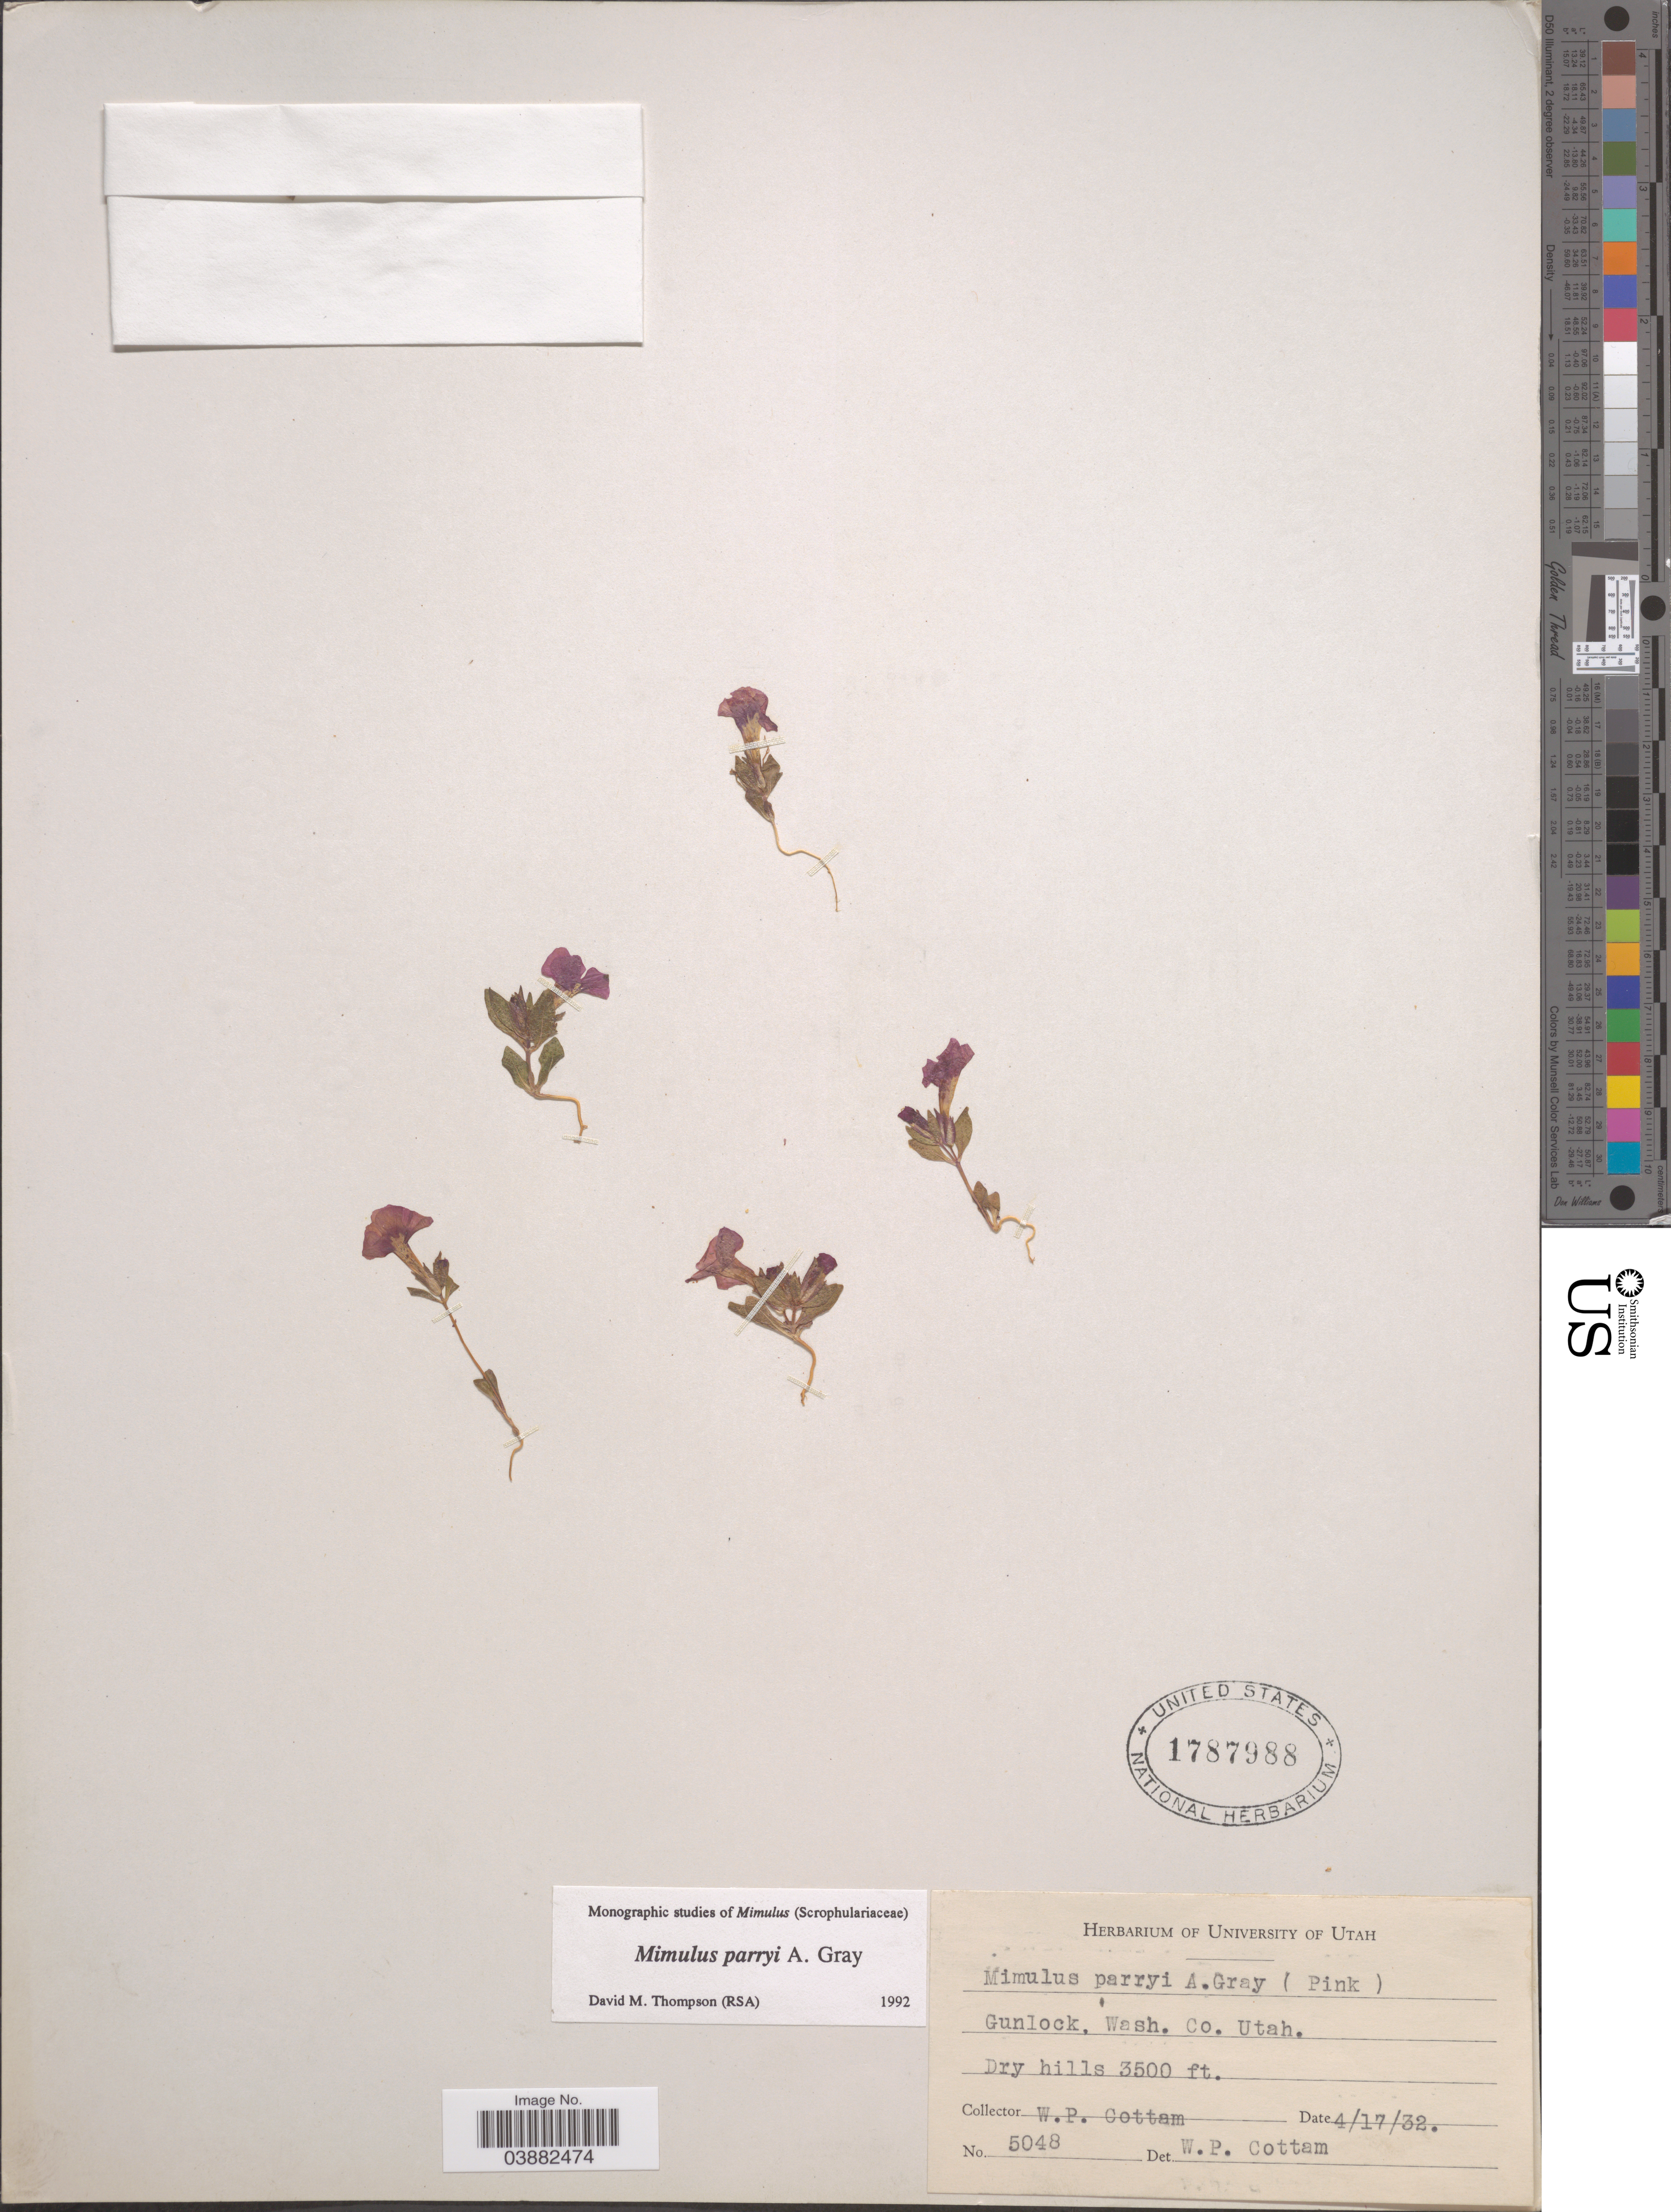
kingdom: Plantae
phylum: Tracheophyta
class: Magnoliopsida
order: Lamiales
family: Phrymaceae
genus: Mimulus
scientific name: Mimulus parryi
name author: A. Gray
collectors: W. Cottam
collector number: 5048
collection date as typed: Transcribed d/m/y: 17/4/32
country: United States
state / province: Utah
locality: Gunlock, Wash. Co.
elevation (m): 1067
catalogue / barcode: US 1787988